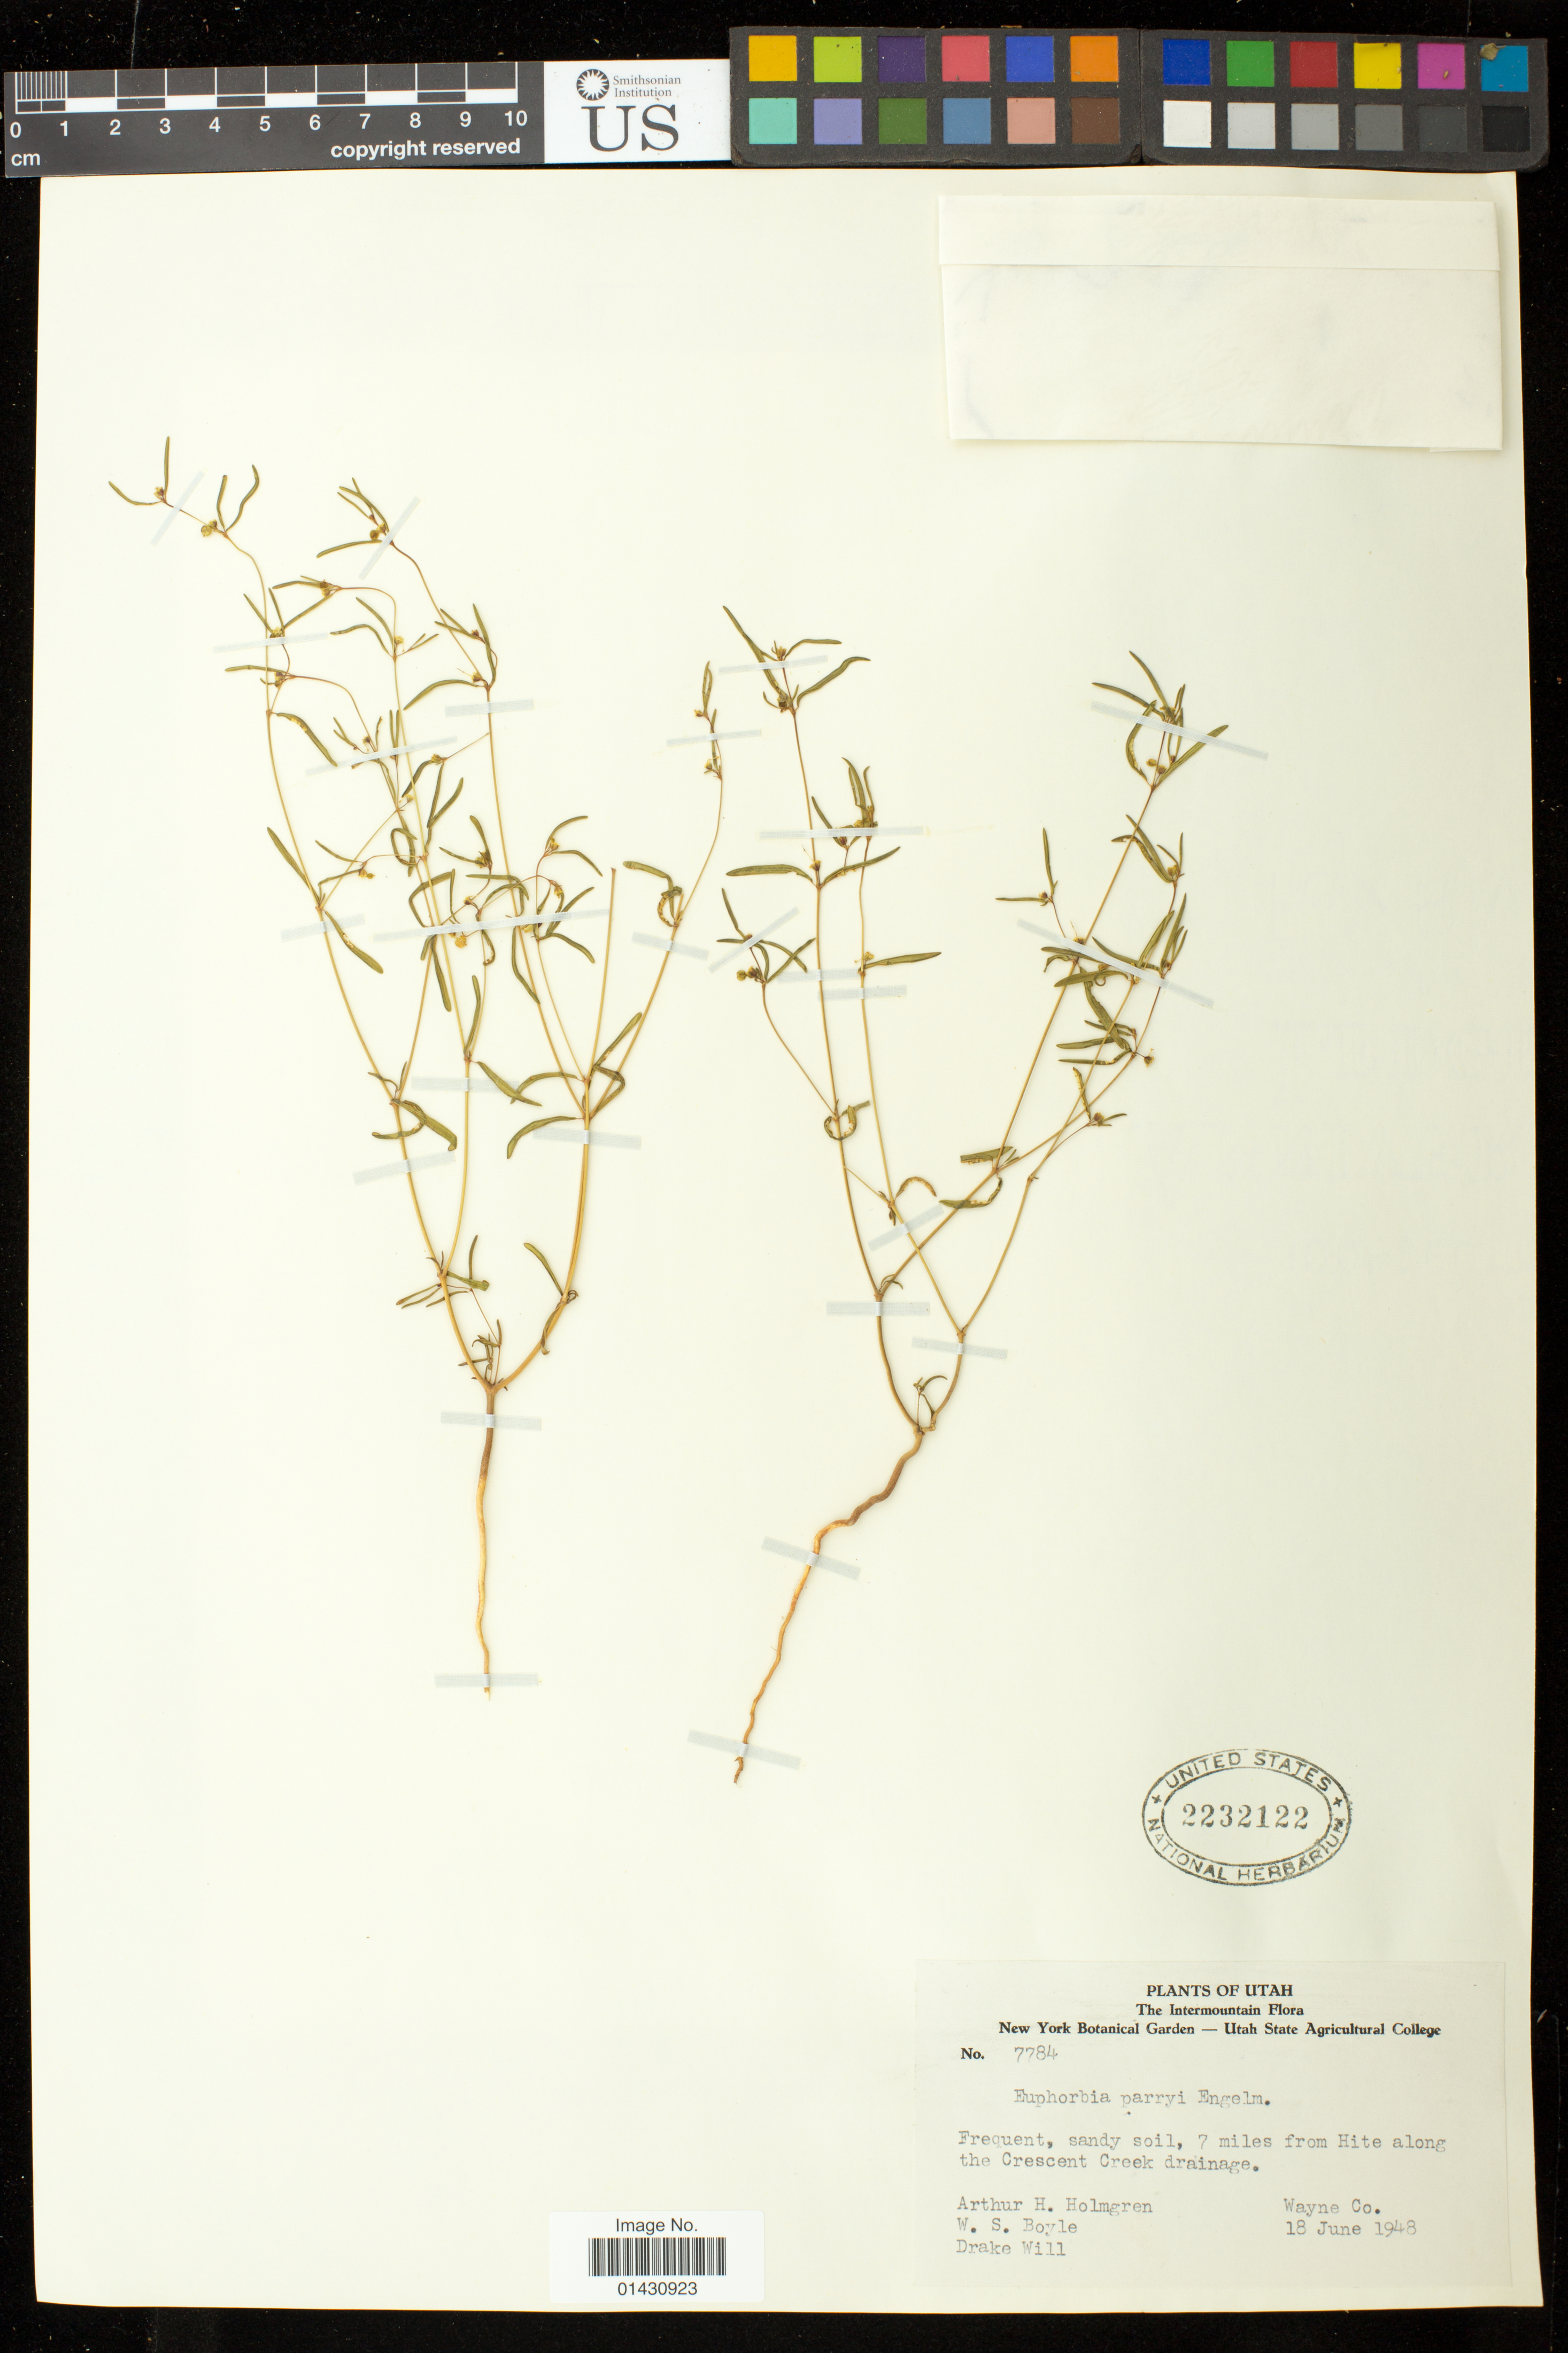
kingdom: Plantae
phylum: Tracheophyta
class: Magnoliopsida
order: Malpighiales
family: Euphorbiaceae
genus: Euphorbia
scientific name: Euphorbia parryi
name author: Engelm.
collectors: A. H. Holmgren, W. Boyle & D. Will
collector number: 7784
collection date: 1948-06-18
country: United States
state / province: Utah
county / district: Wayne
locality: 7 miles from Hite along the Crescent Creek drainage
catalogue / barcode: US 2232122